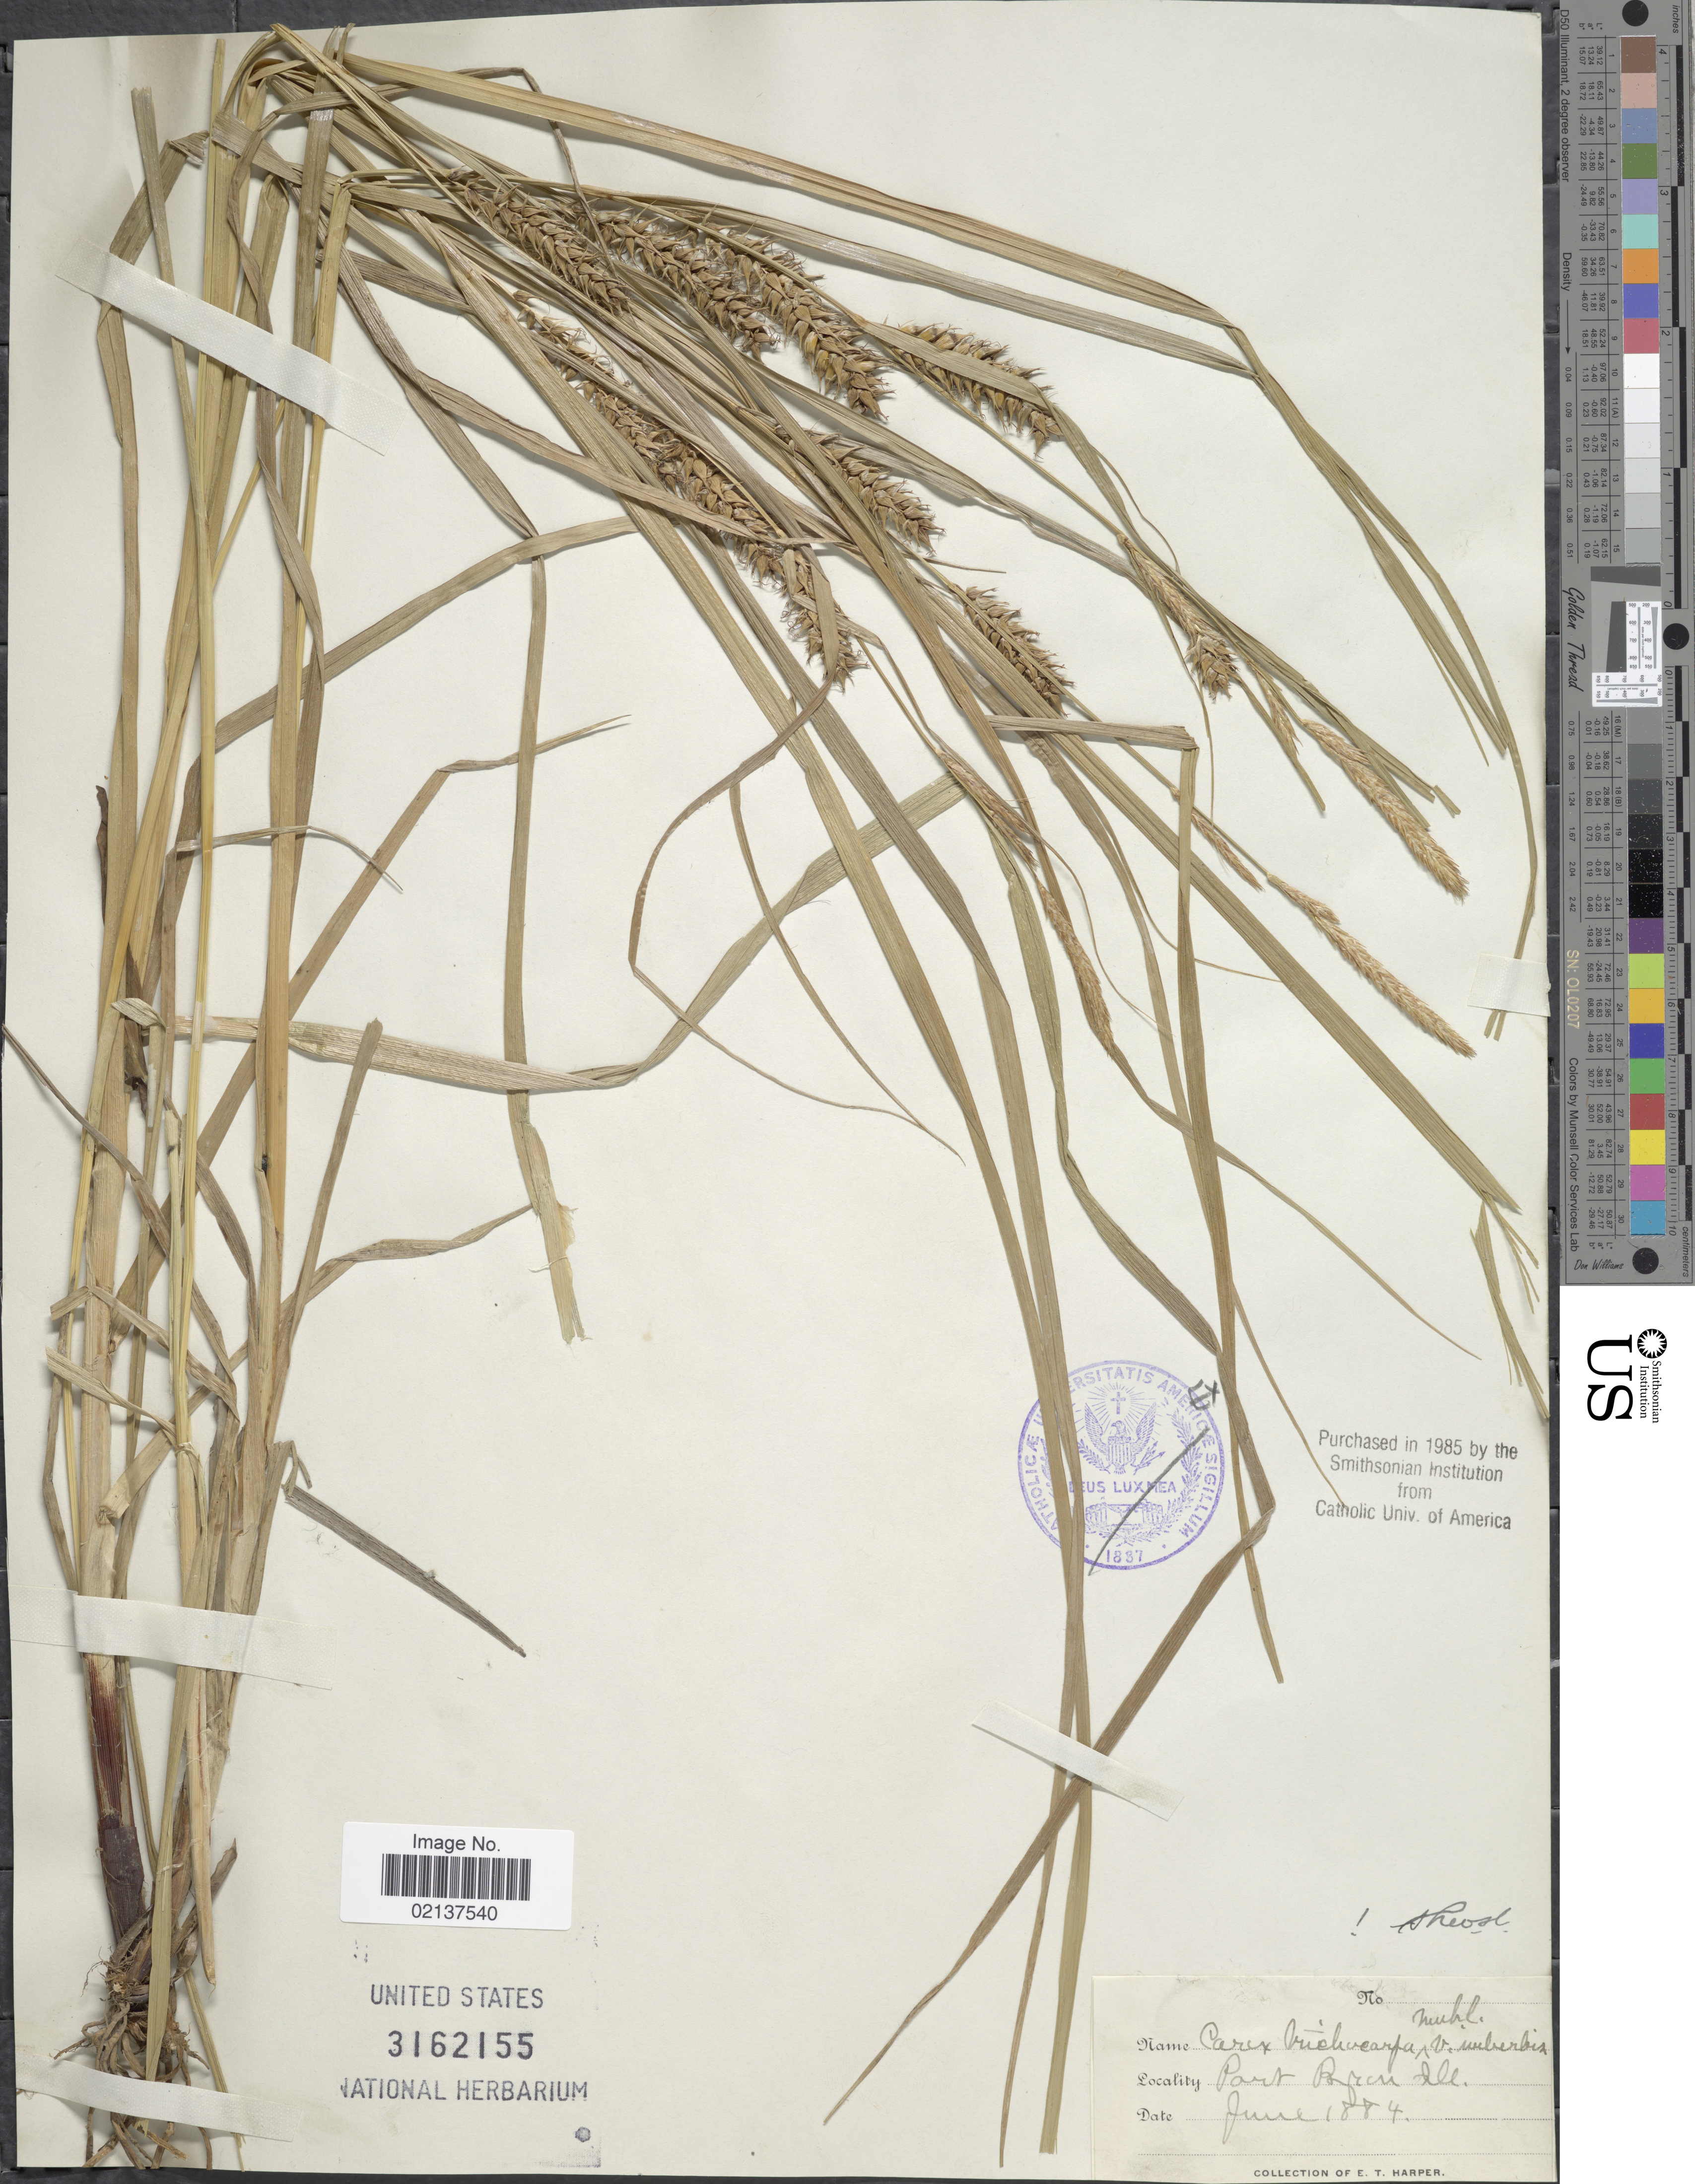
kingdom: Plantae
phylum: Tracheophyta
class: Liliopsida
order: Poales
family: Cyperaceae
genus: Carex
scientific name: Carex trichocarpa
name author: Muhl. ex Willd.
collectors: E. T. Harper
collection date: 1884-06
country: United States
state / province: Illinois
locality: Port Byron, Ill.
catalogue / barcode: US 3162155